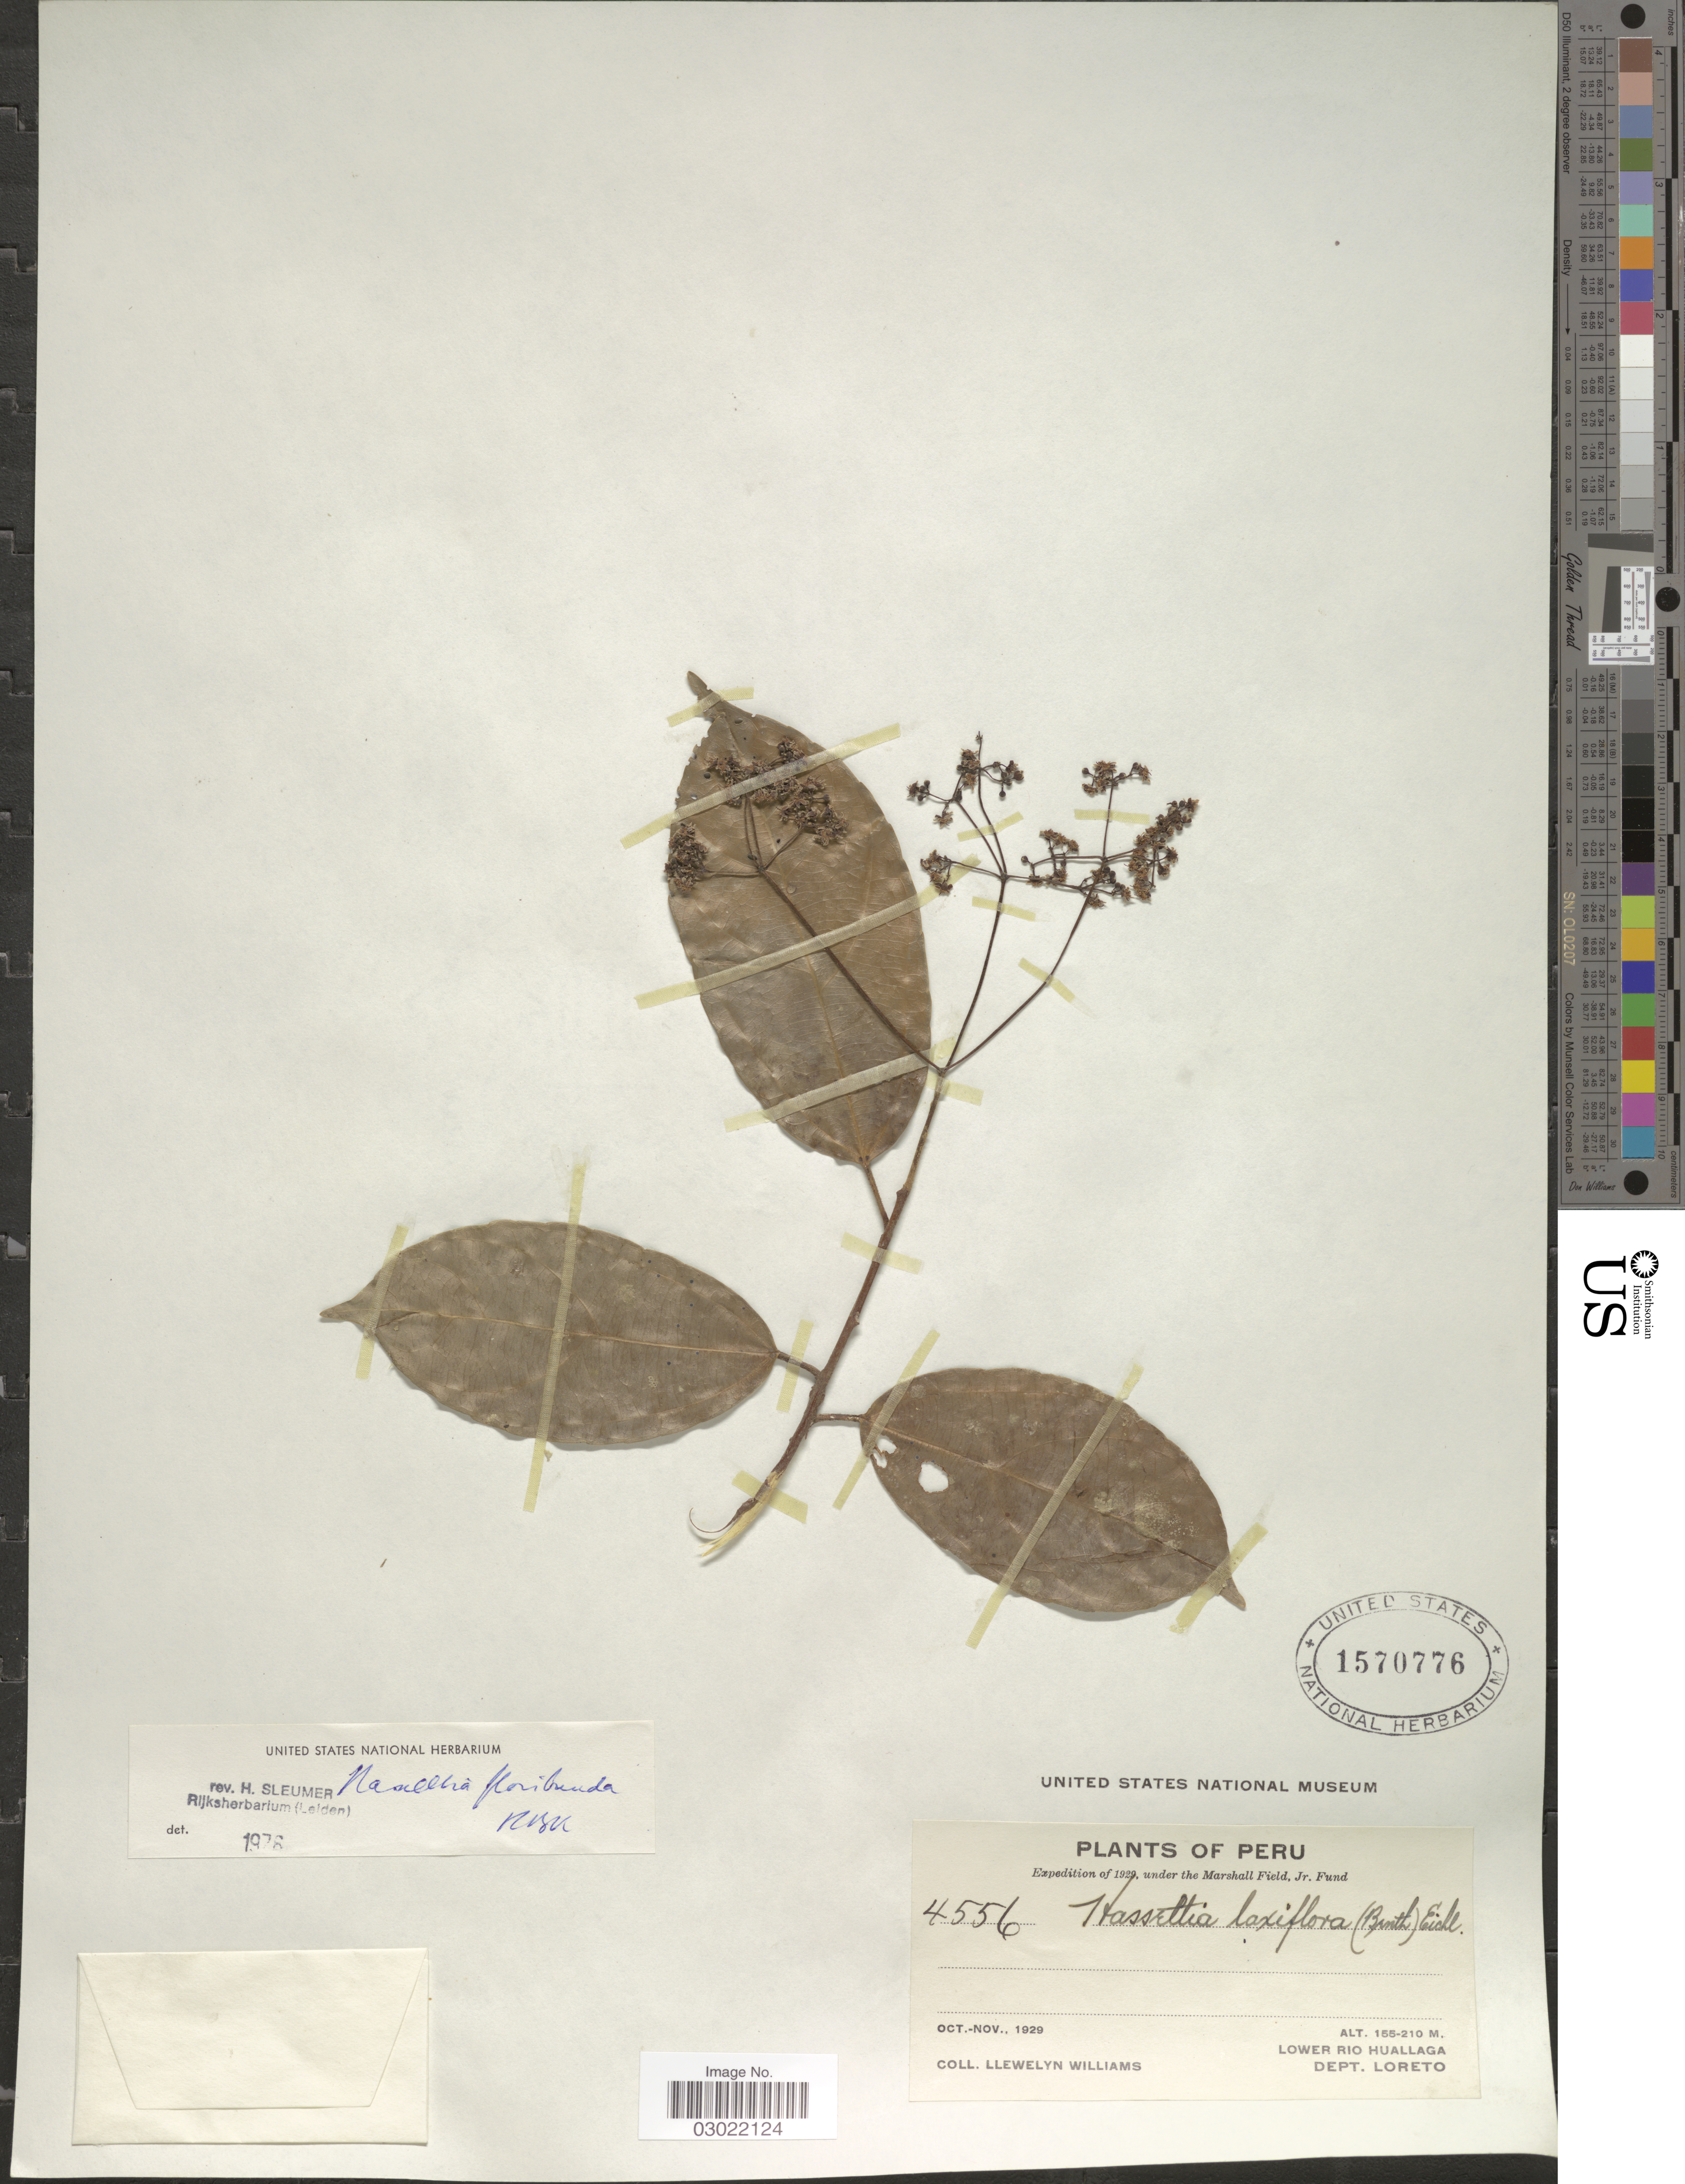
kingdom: Plantae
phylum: Tracheophyta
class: Magnoliopsida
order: Malpighiales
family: Salicaceae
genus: Hasseltia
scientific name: Hasseltia floribunda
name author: Kunth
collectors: Ll. Williams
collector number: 4556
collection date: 1929-10/1929-11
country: Peru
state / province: Loreto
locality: Lower Rio Huallaga. Dept. Loreto.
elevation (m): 155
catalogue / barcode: US 1570776